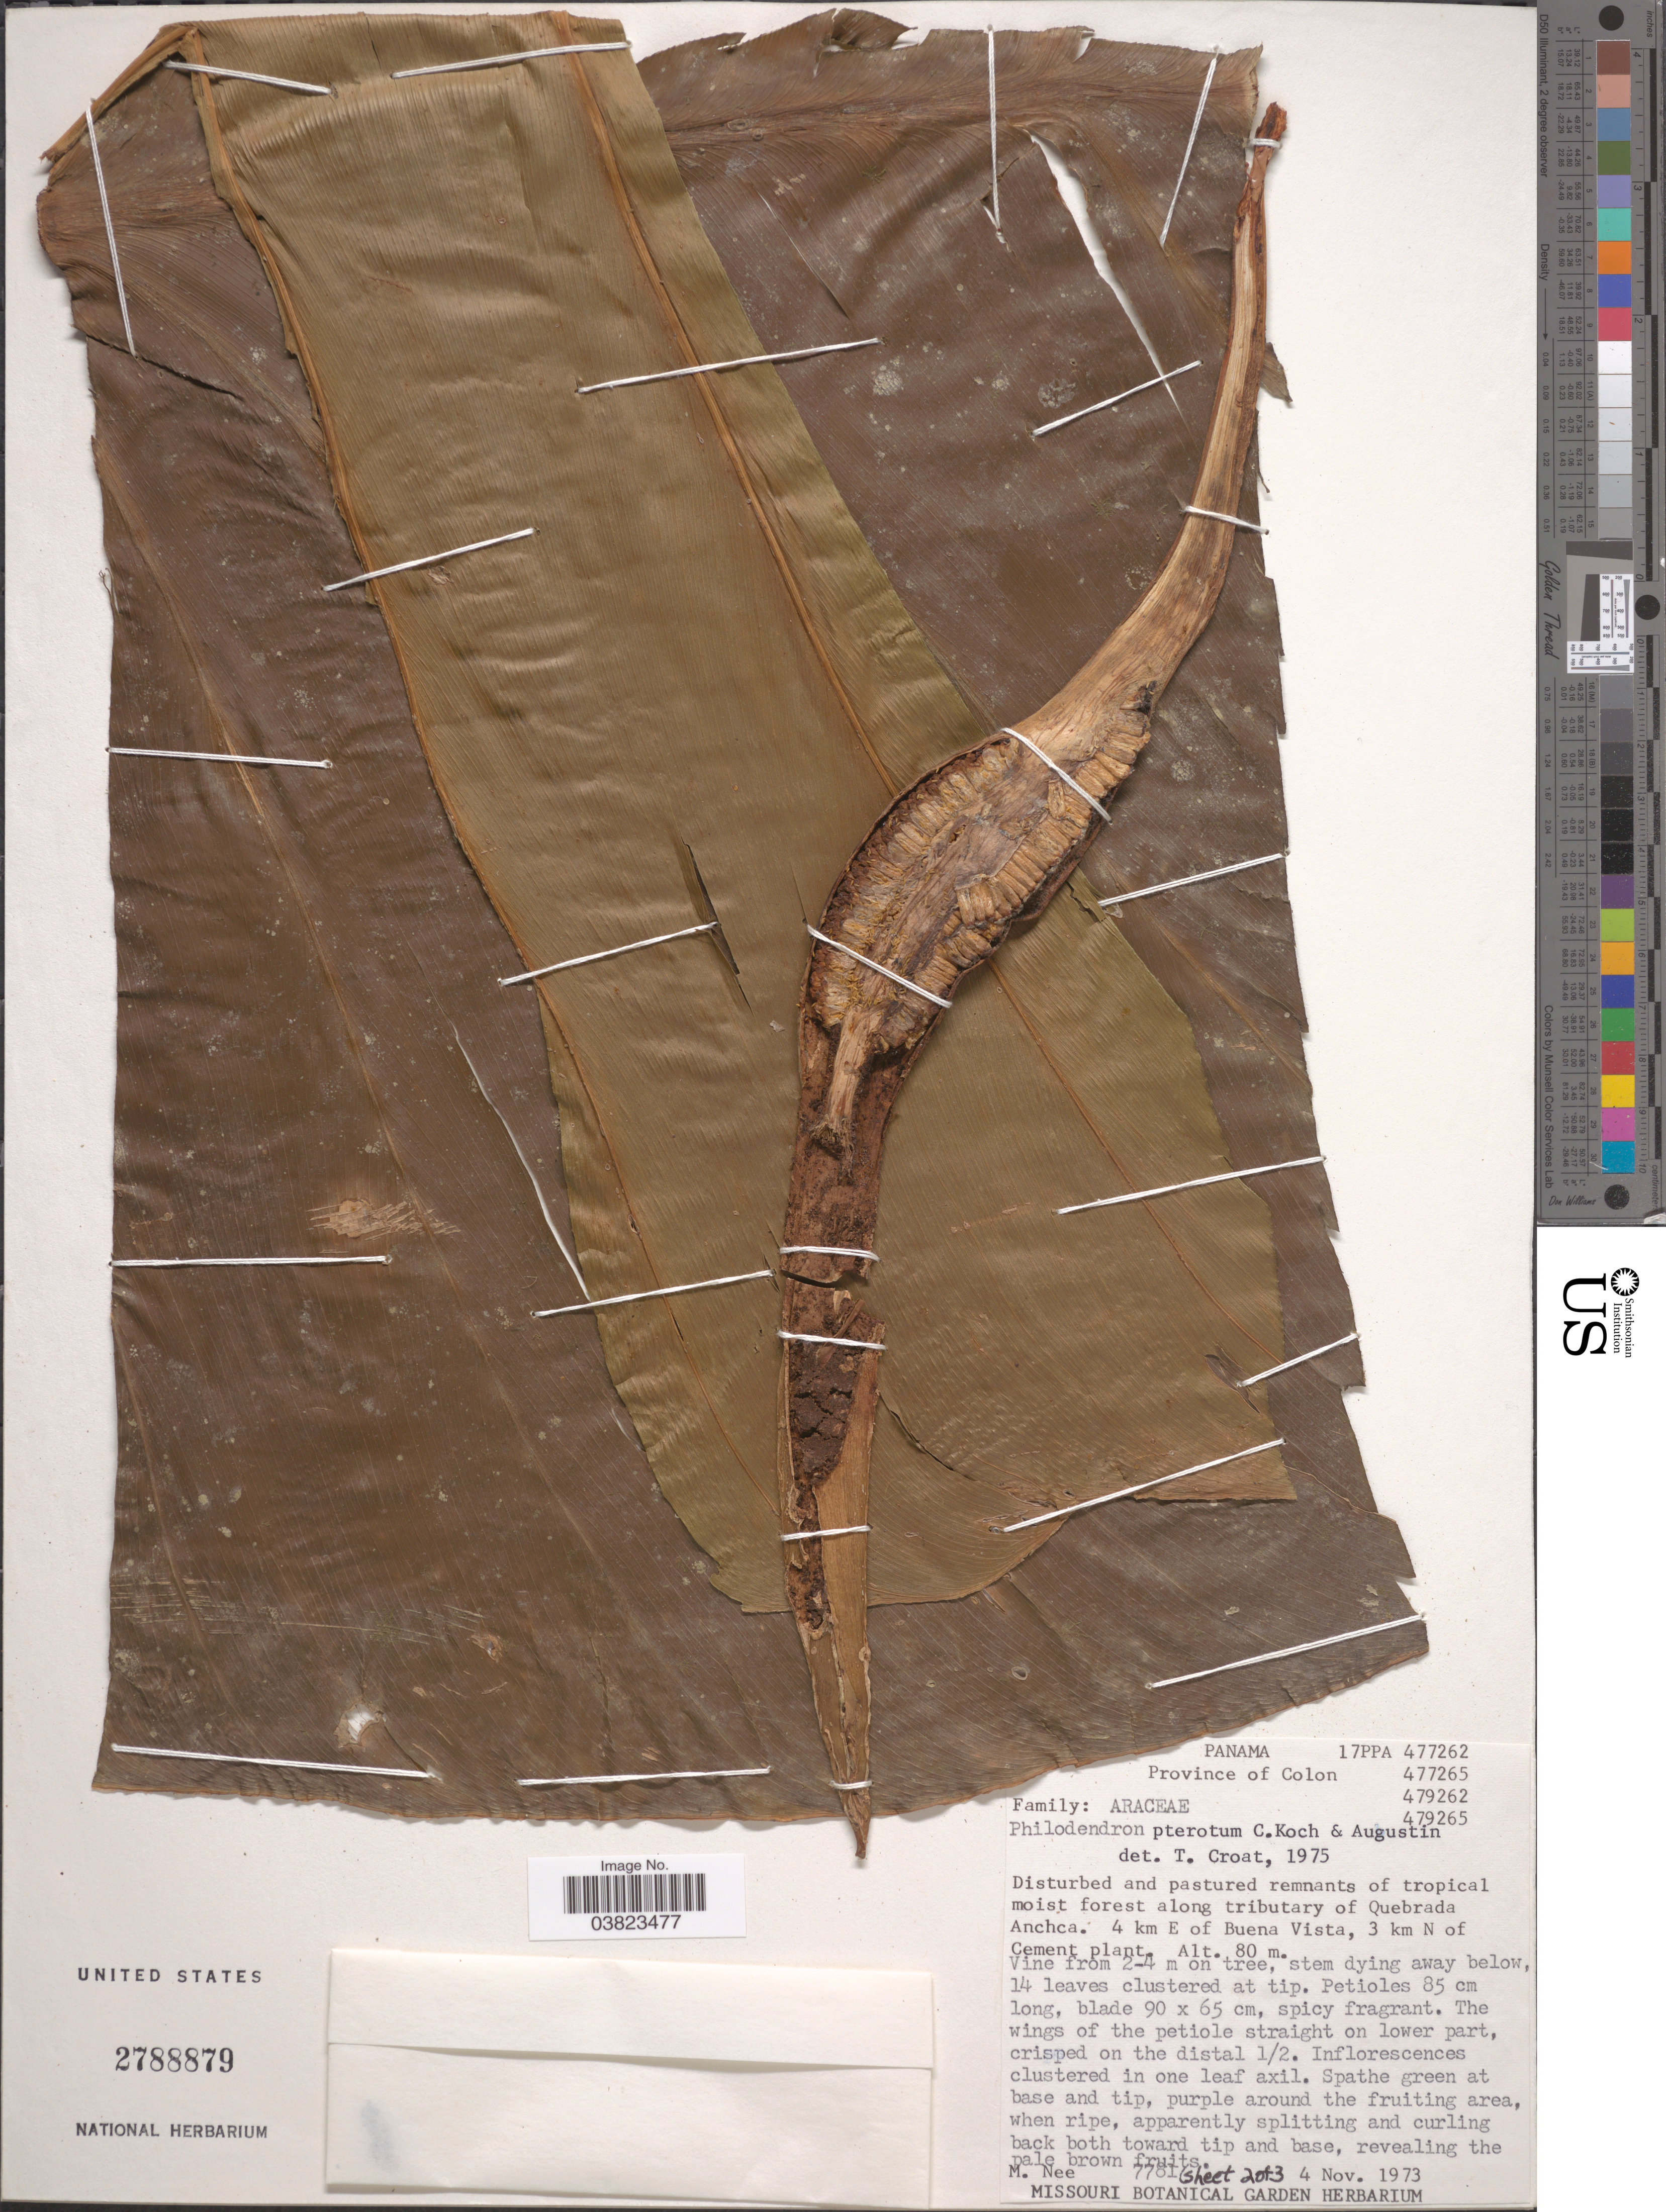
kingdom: Plantae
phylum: Tracheophyta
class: Liliopsida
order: Alismatales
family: Araceae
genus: Philodendron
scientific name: Philodendron pterotum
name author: K. Koch & Augustin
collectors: M. Nee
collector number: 7781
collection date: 1973-11-04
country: Panama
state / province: Colón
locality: Disturbed and pastured remnants of tropical moist forest along tributary of Quebrada Anchca. 4 km E of Buena Vista, 3 km N of Cement plant.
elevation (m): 80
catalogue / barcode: US 2788879